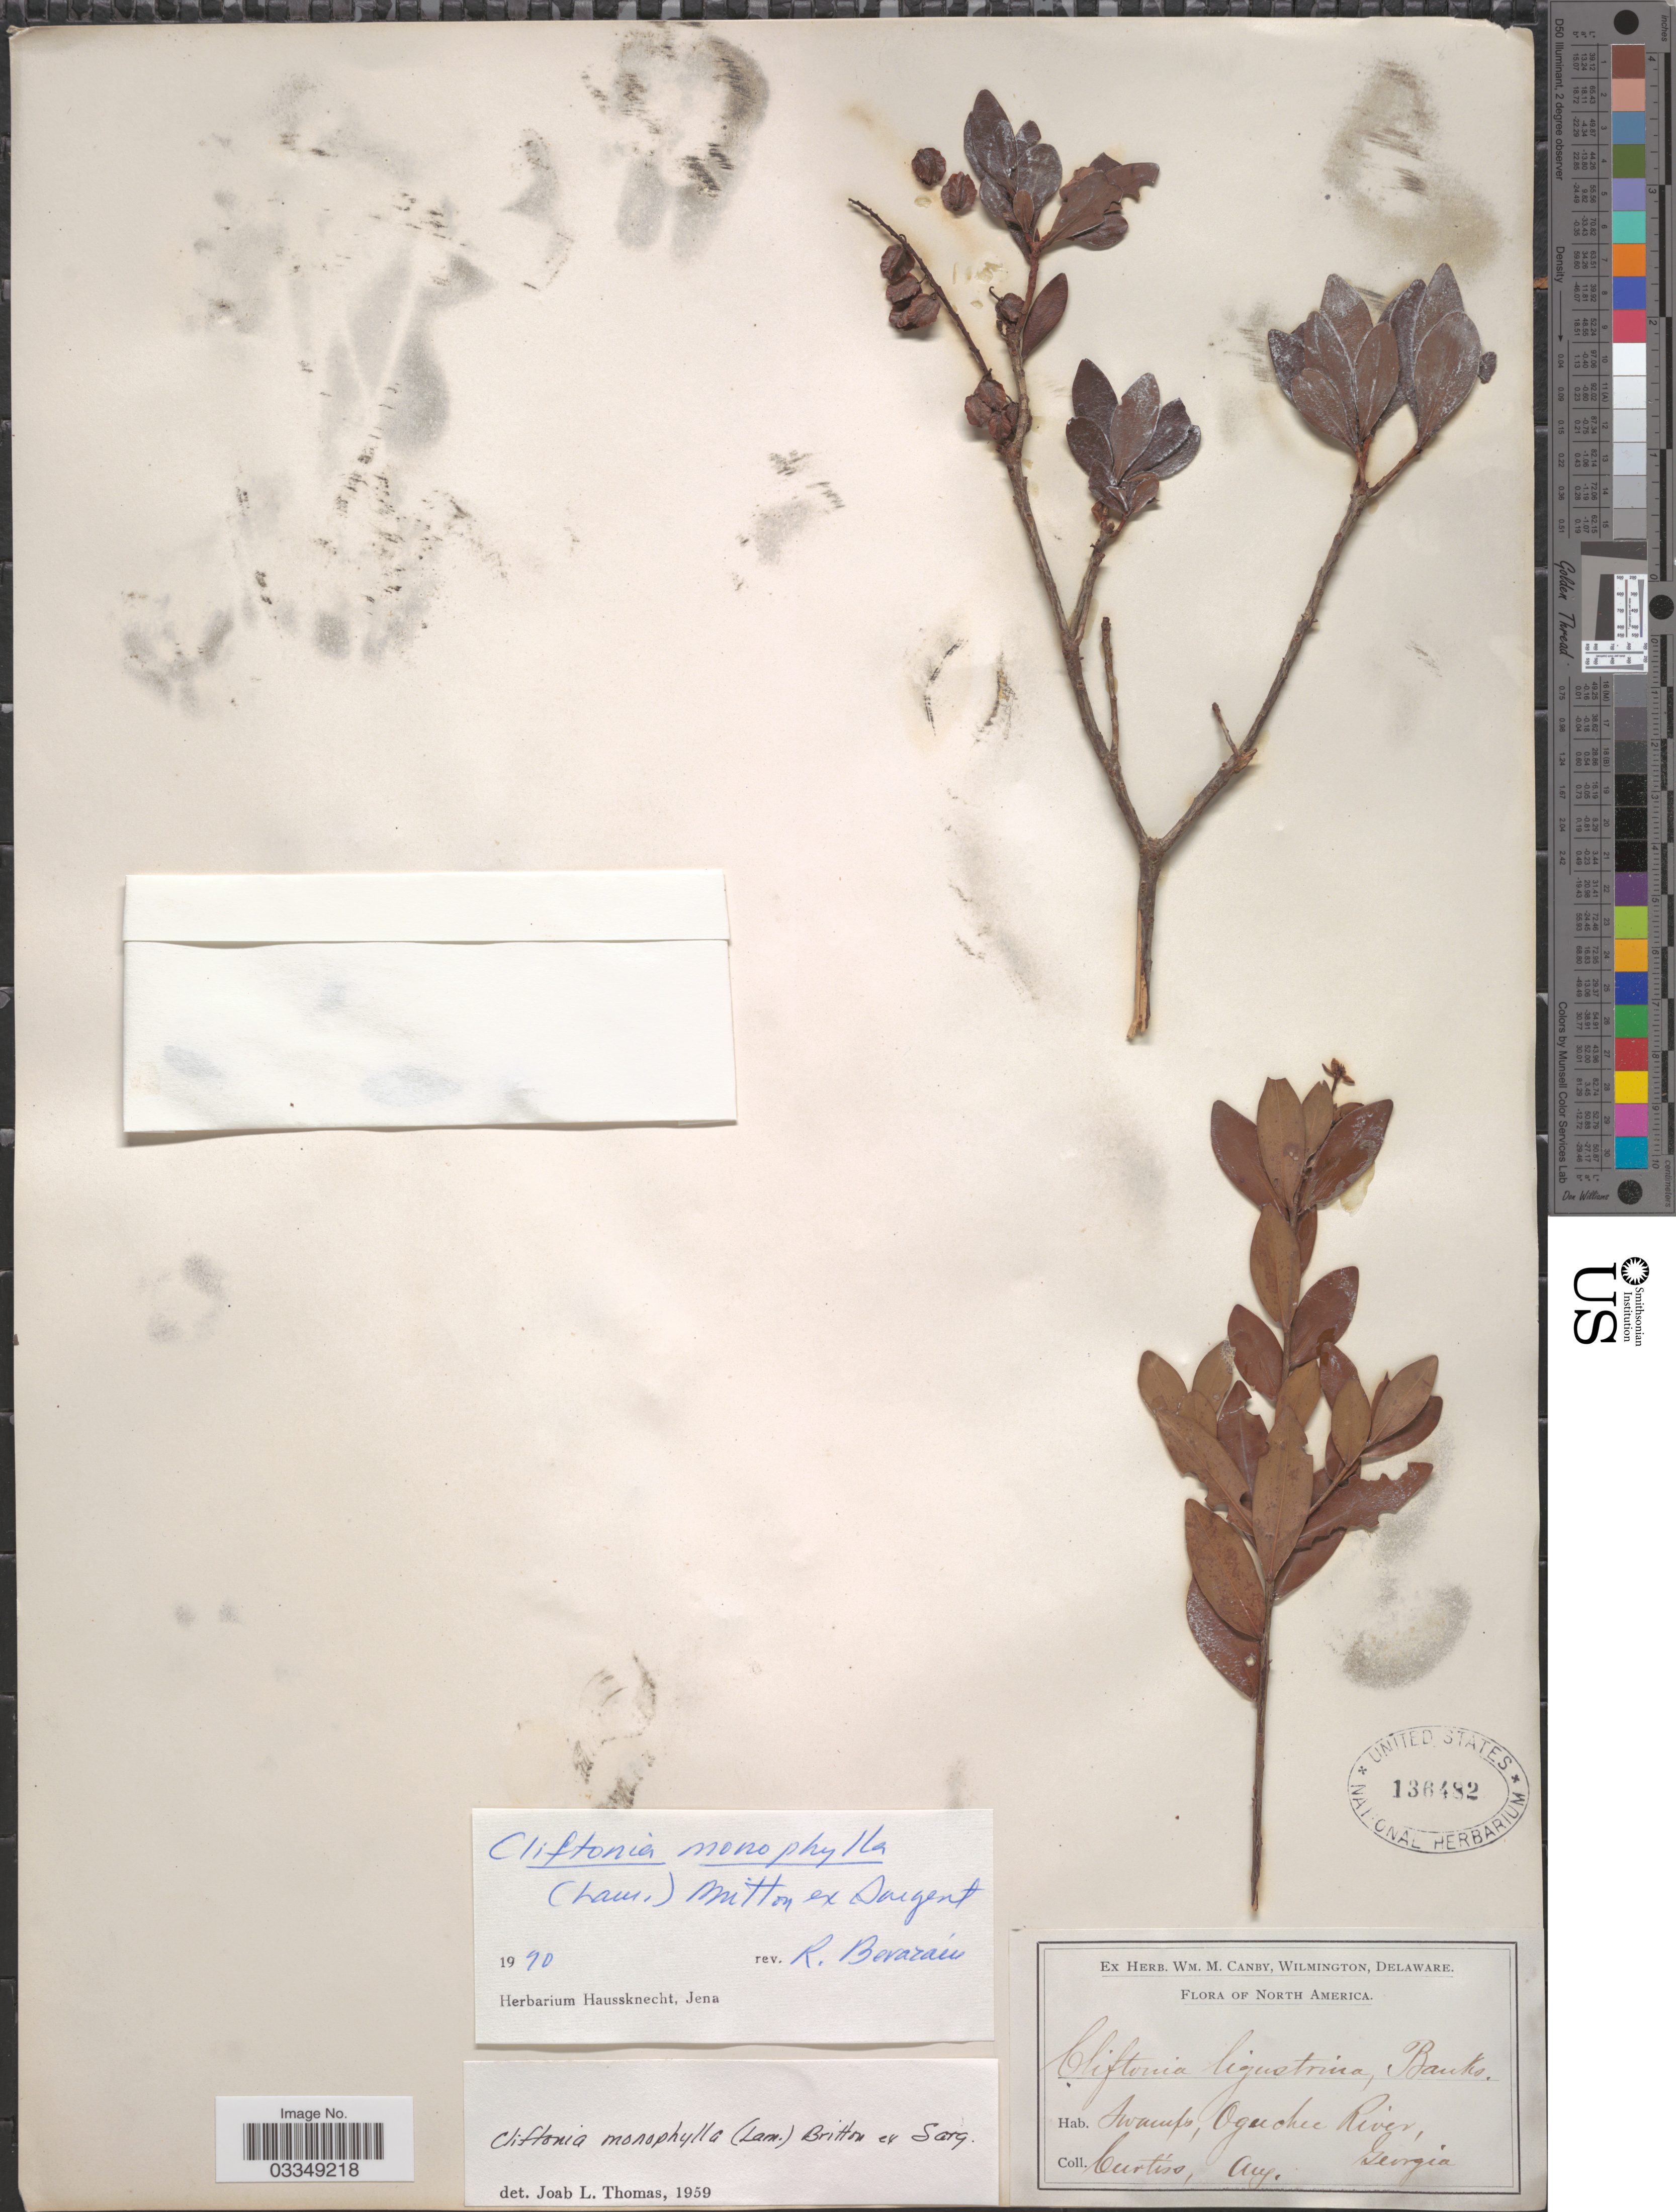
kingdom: Plantae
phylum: Tracheophyta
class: Magnoliopsida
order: Ericales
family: Cyrillaceae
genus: Cliftonia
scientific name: Cliftonia monophylla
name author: (Lam.) Britton ex Sarg.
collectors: -. Curtiss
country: United States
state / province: Georgia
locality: Swamps, Ogeechee River.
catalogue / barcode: US 136482